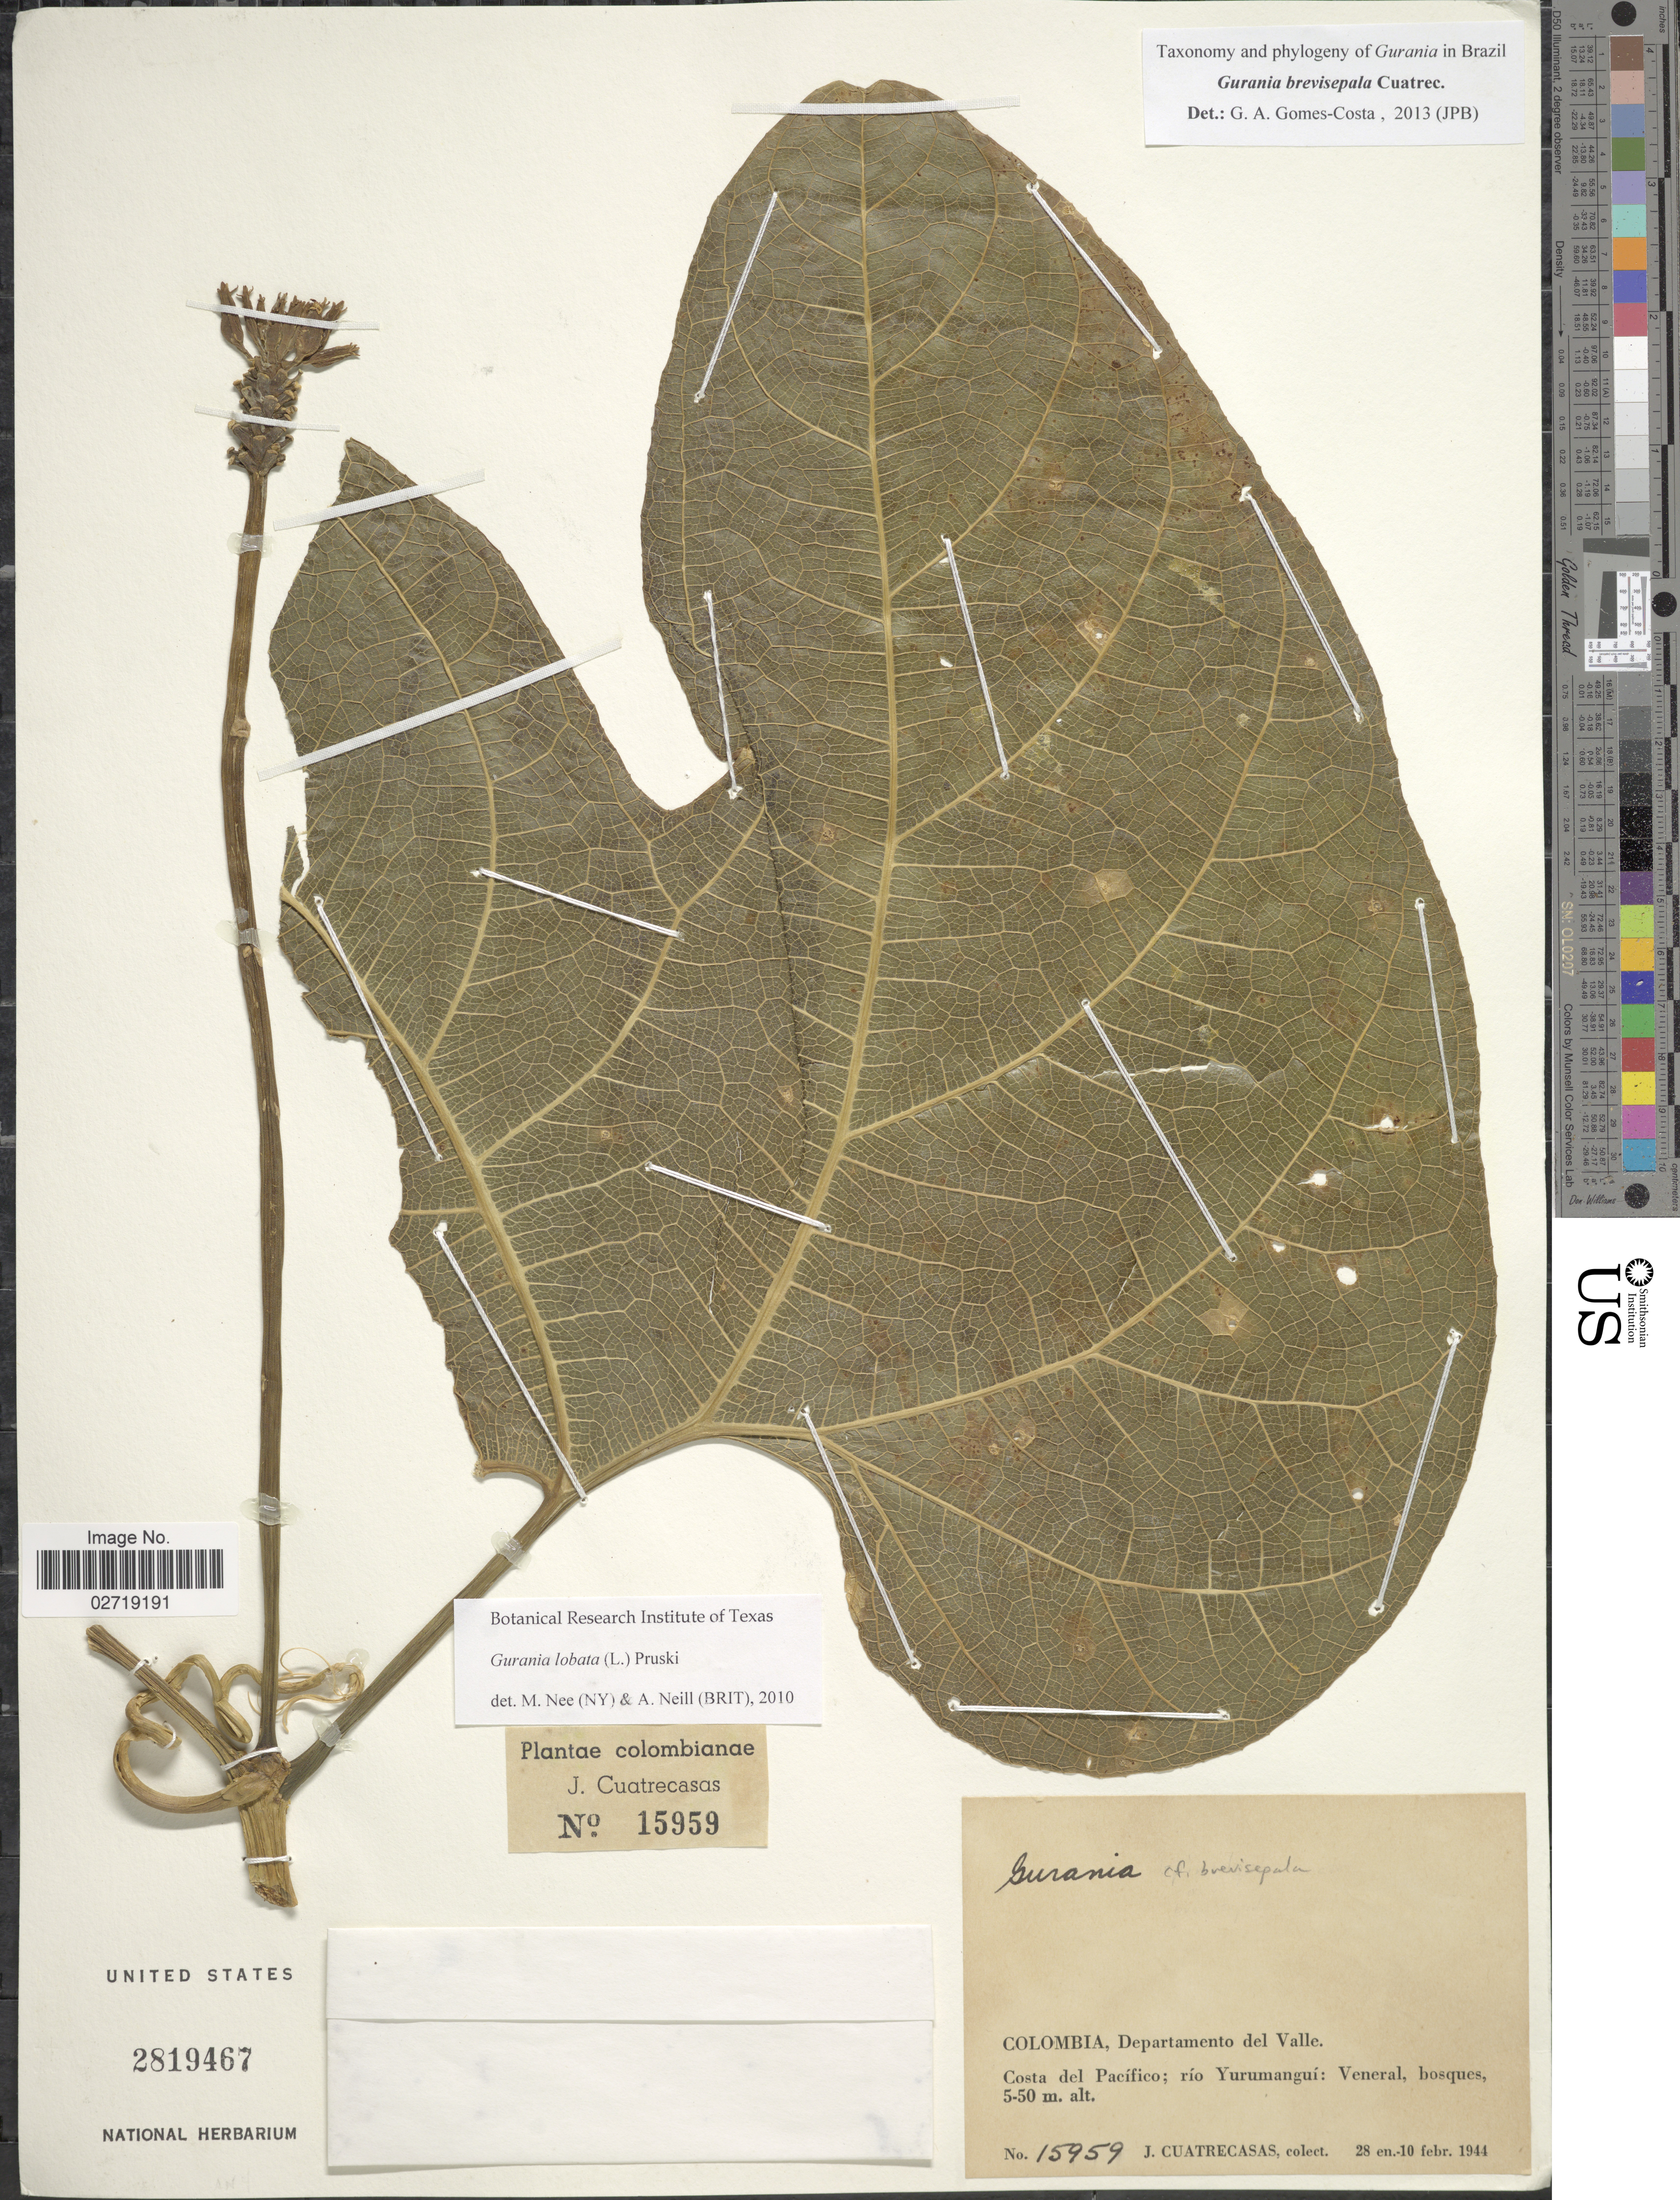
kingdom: Plantae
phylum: Tracheophyta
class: Magnoliopsida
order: Cucurbitales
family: Cucurbitaceae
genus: Gurania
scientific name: Gurania brevisepala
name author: Cuatrec.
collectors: J. Cuatrecasas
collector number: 15959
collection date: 1944-01-28/1944-02-10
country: Colombia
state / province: Valle del Cauca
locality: Departamento del Valle. Costa del Pacifico; rio Yurumangui: Veneral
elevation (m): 5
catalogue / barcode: US 2819467